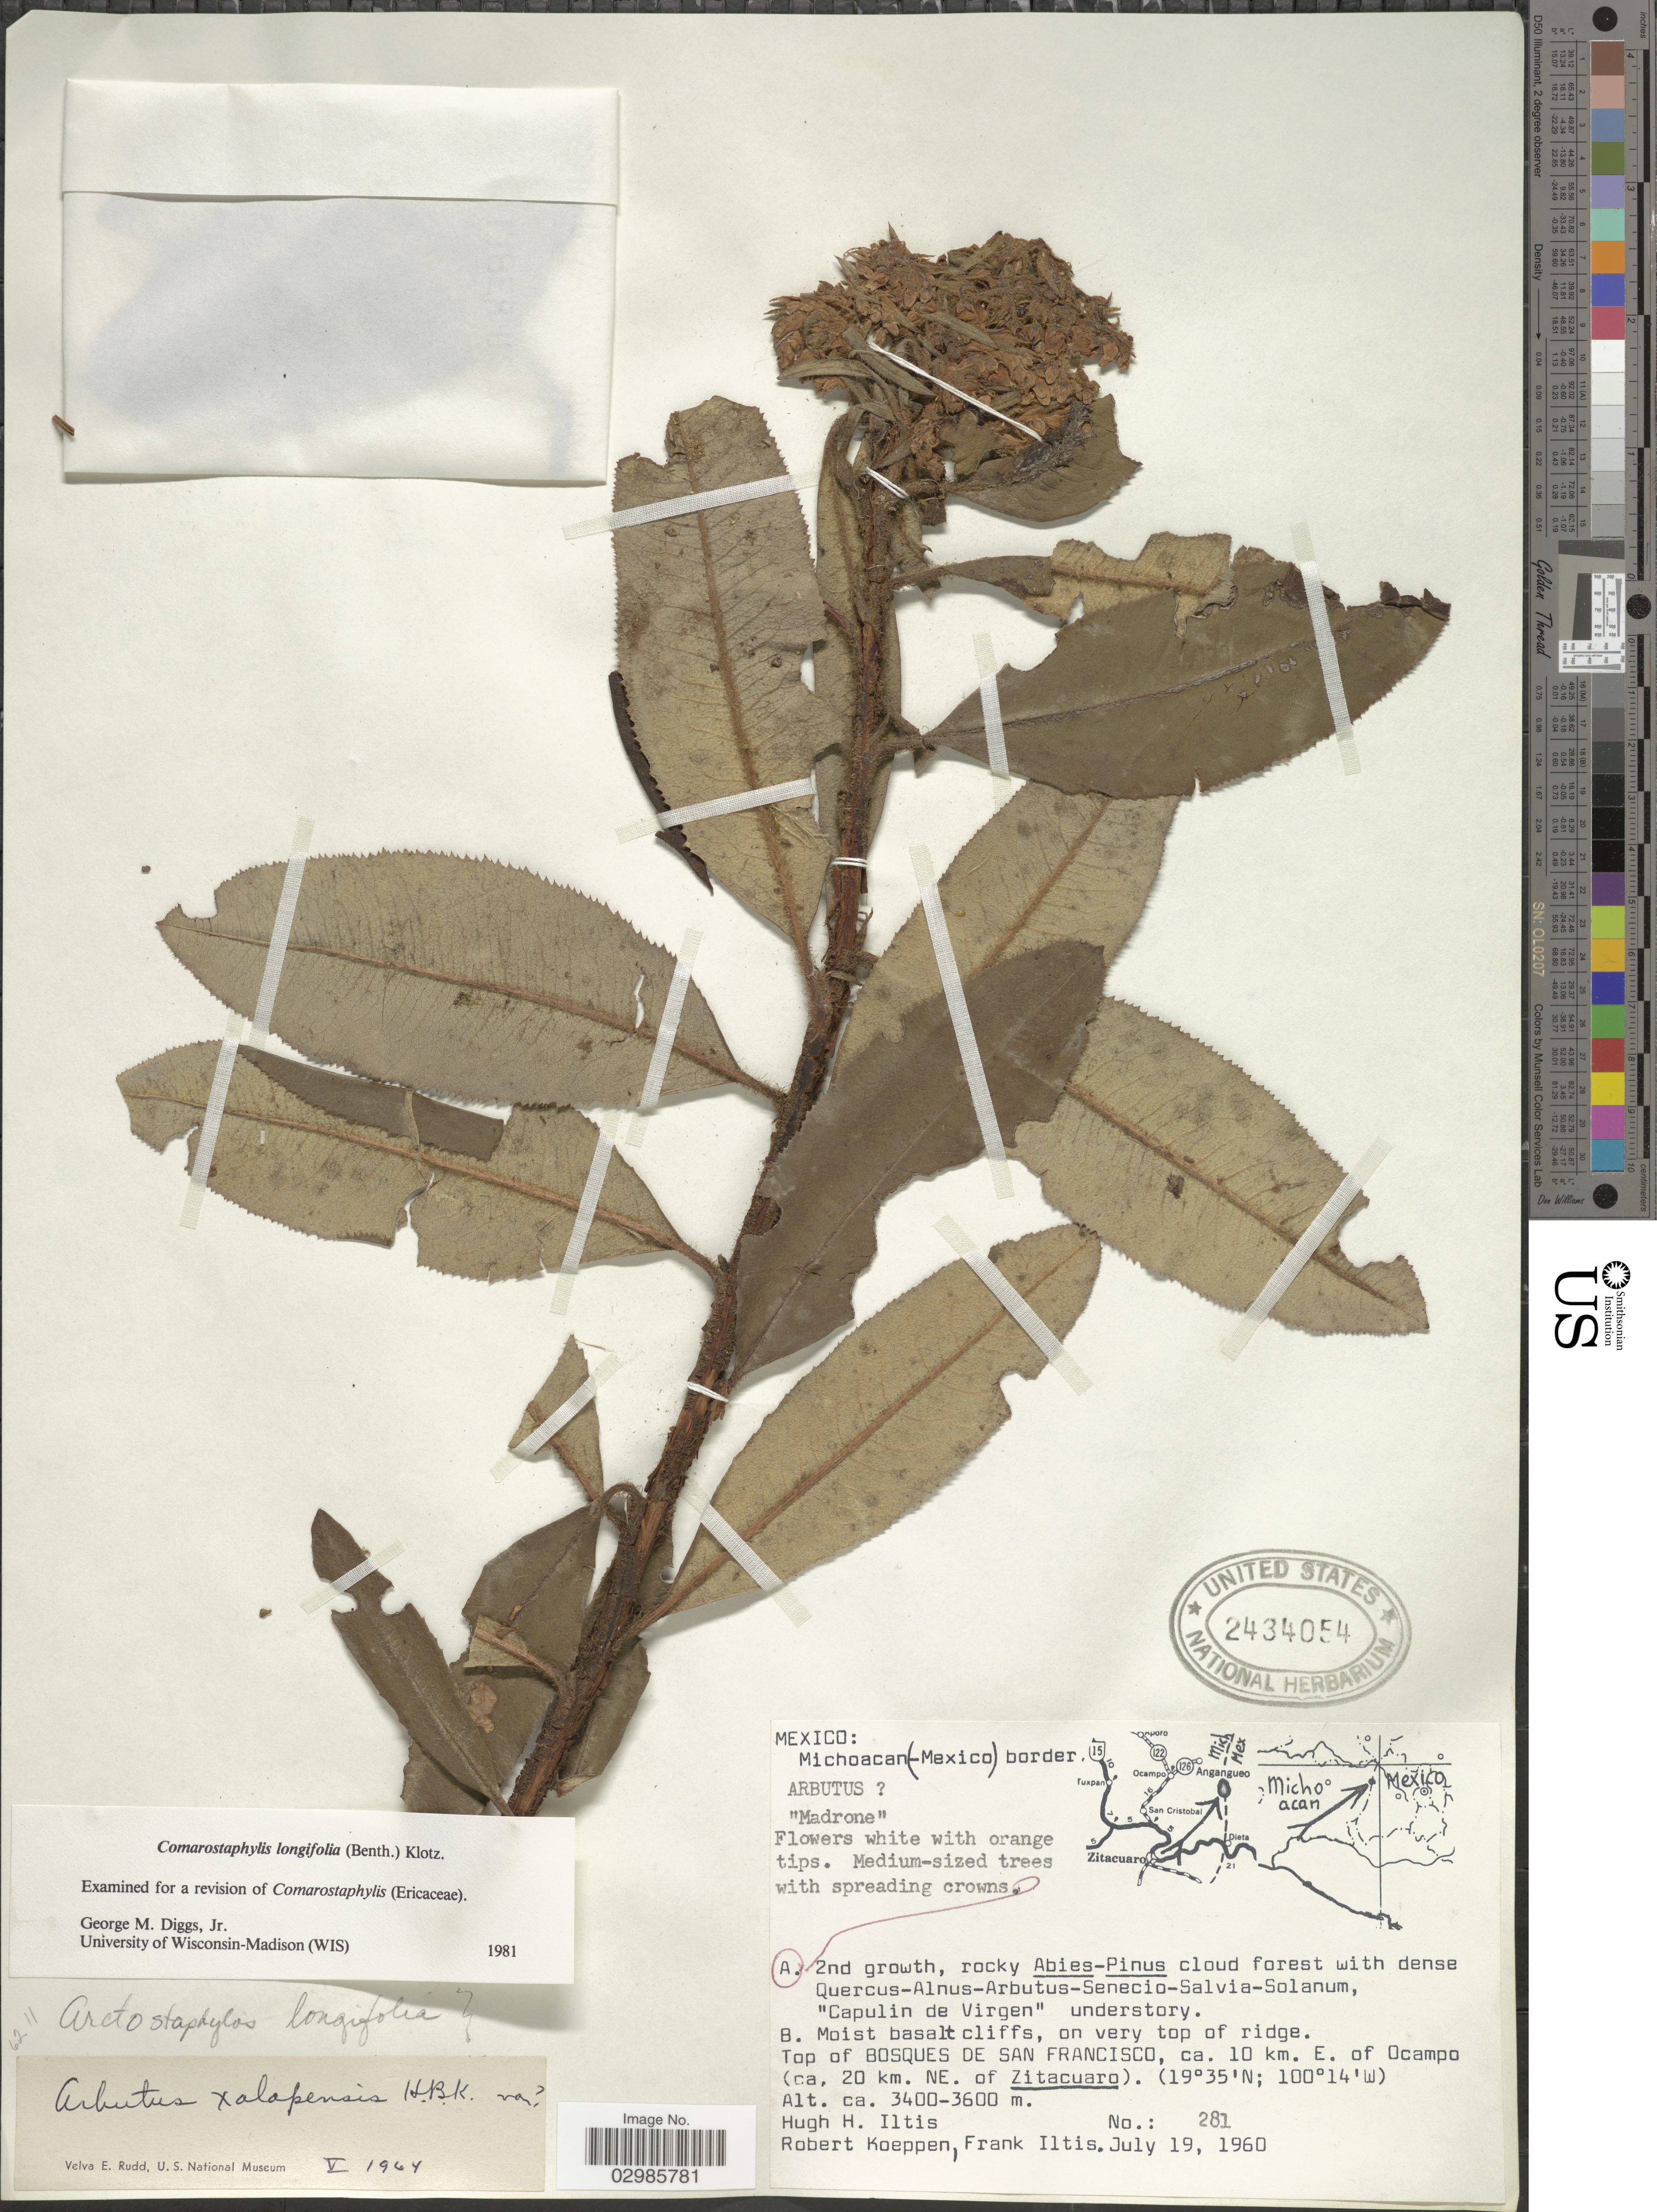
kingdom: Plantae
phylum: Tracheophyta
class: Magnoliopsida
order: Ericales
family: Ericaceae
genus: Comarostaphylis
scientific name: Comarostaphylis longifolia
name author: (Benth.) Klotzsch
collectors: H. Iltis, R. C. Koeppen & F. S. Iltis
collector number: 281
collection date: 1960-07-19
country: Mexico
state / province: Michoacán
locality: Top of Bosques De San Francisco, ca. 10 km. E. of Ocampo (ca. 20 km. NE. of Zitacuaro).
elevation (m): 3400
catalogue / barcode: US 2434054